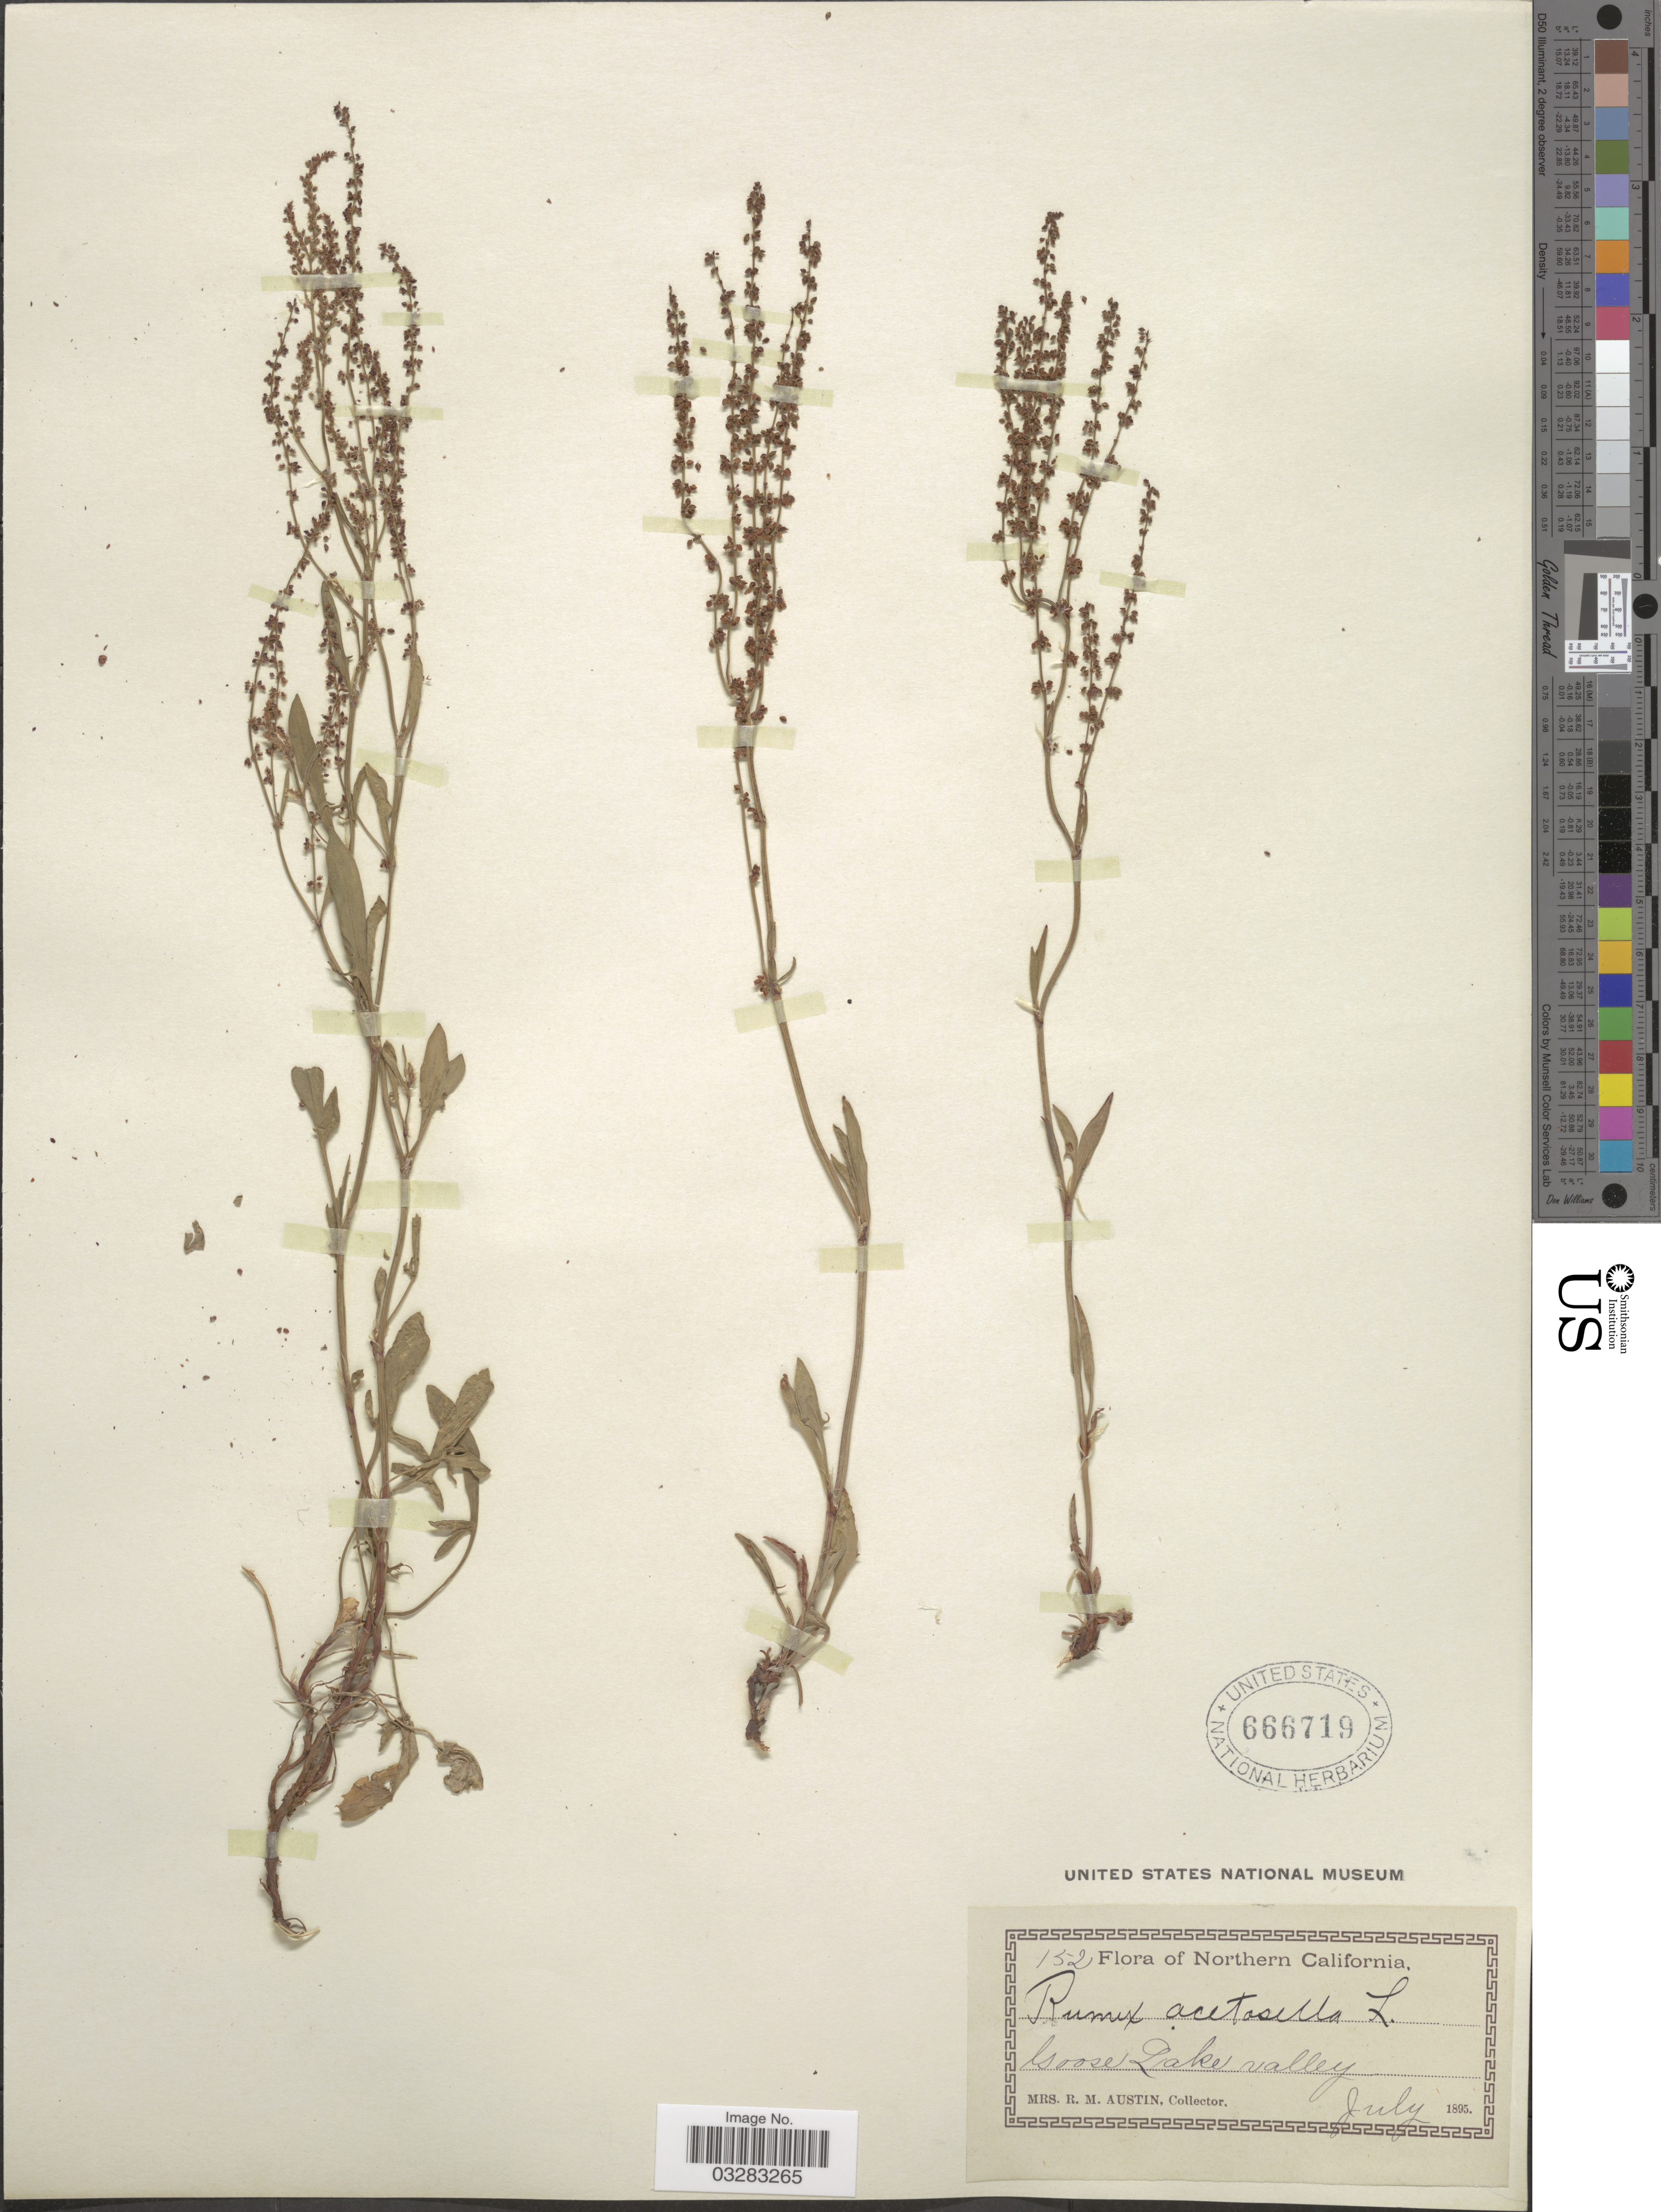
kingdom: Plantae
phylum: Tracheophyta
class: Magnoliopsida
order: Caryophyllales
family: Polygonaceae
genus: Rumex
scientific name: Rumex acetosella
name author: L.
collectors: R. Austin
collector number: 152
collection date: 1895-07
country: United States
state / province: California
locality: Northern California. Goose Lake valley.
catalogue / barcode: US 666719